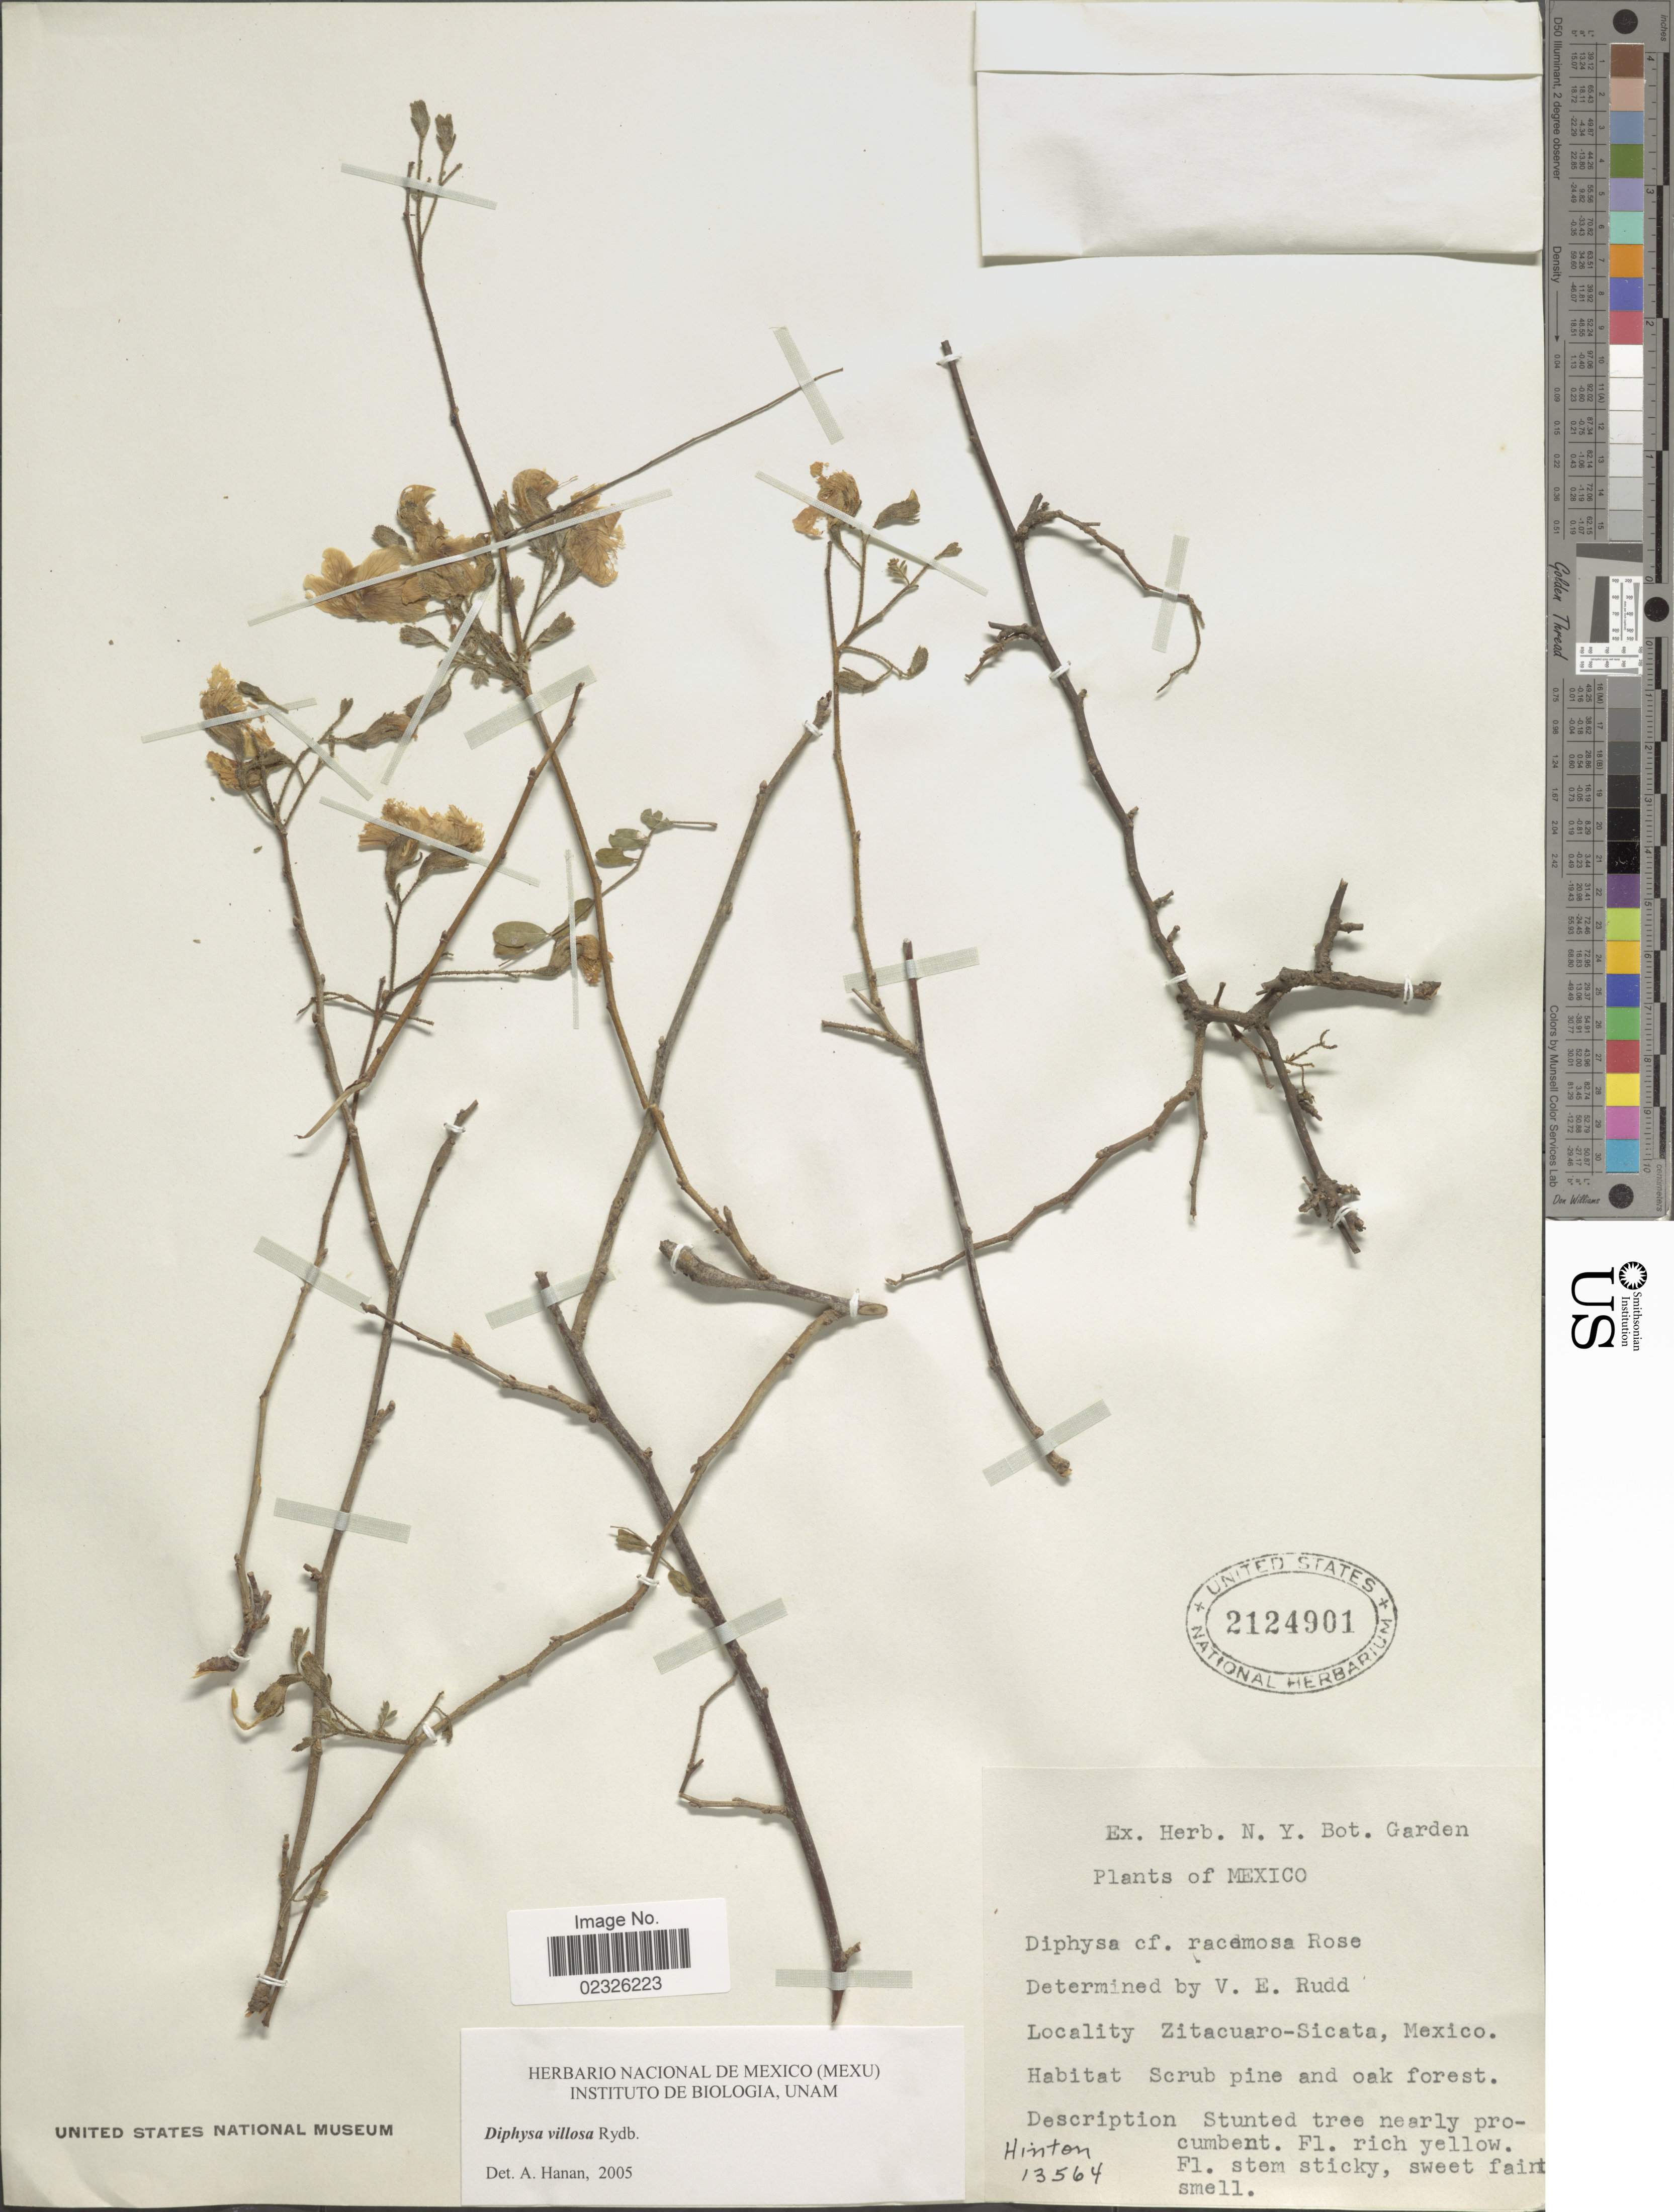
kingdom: Plantae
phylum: Tracheophyta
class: Magnoliopsida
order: Fabales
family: Fabaceae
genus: Diphysa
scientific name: Diphysa villosa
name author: Rydb.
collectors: -- Hinton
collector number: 13564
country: Mexico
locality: Zitacuaro - Sicata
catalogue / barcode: US 2124901